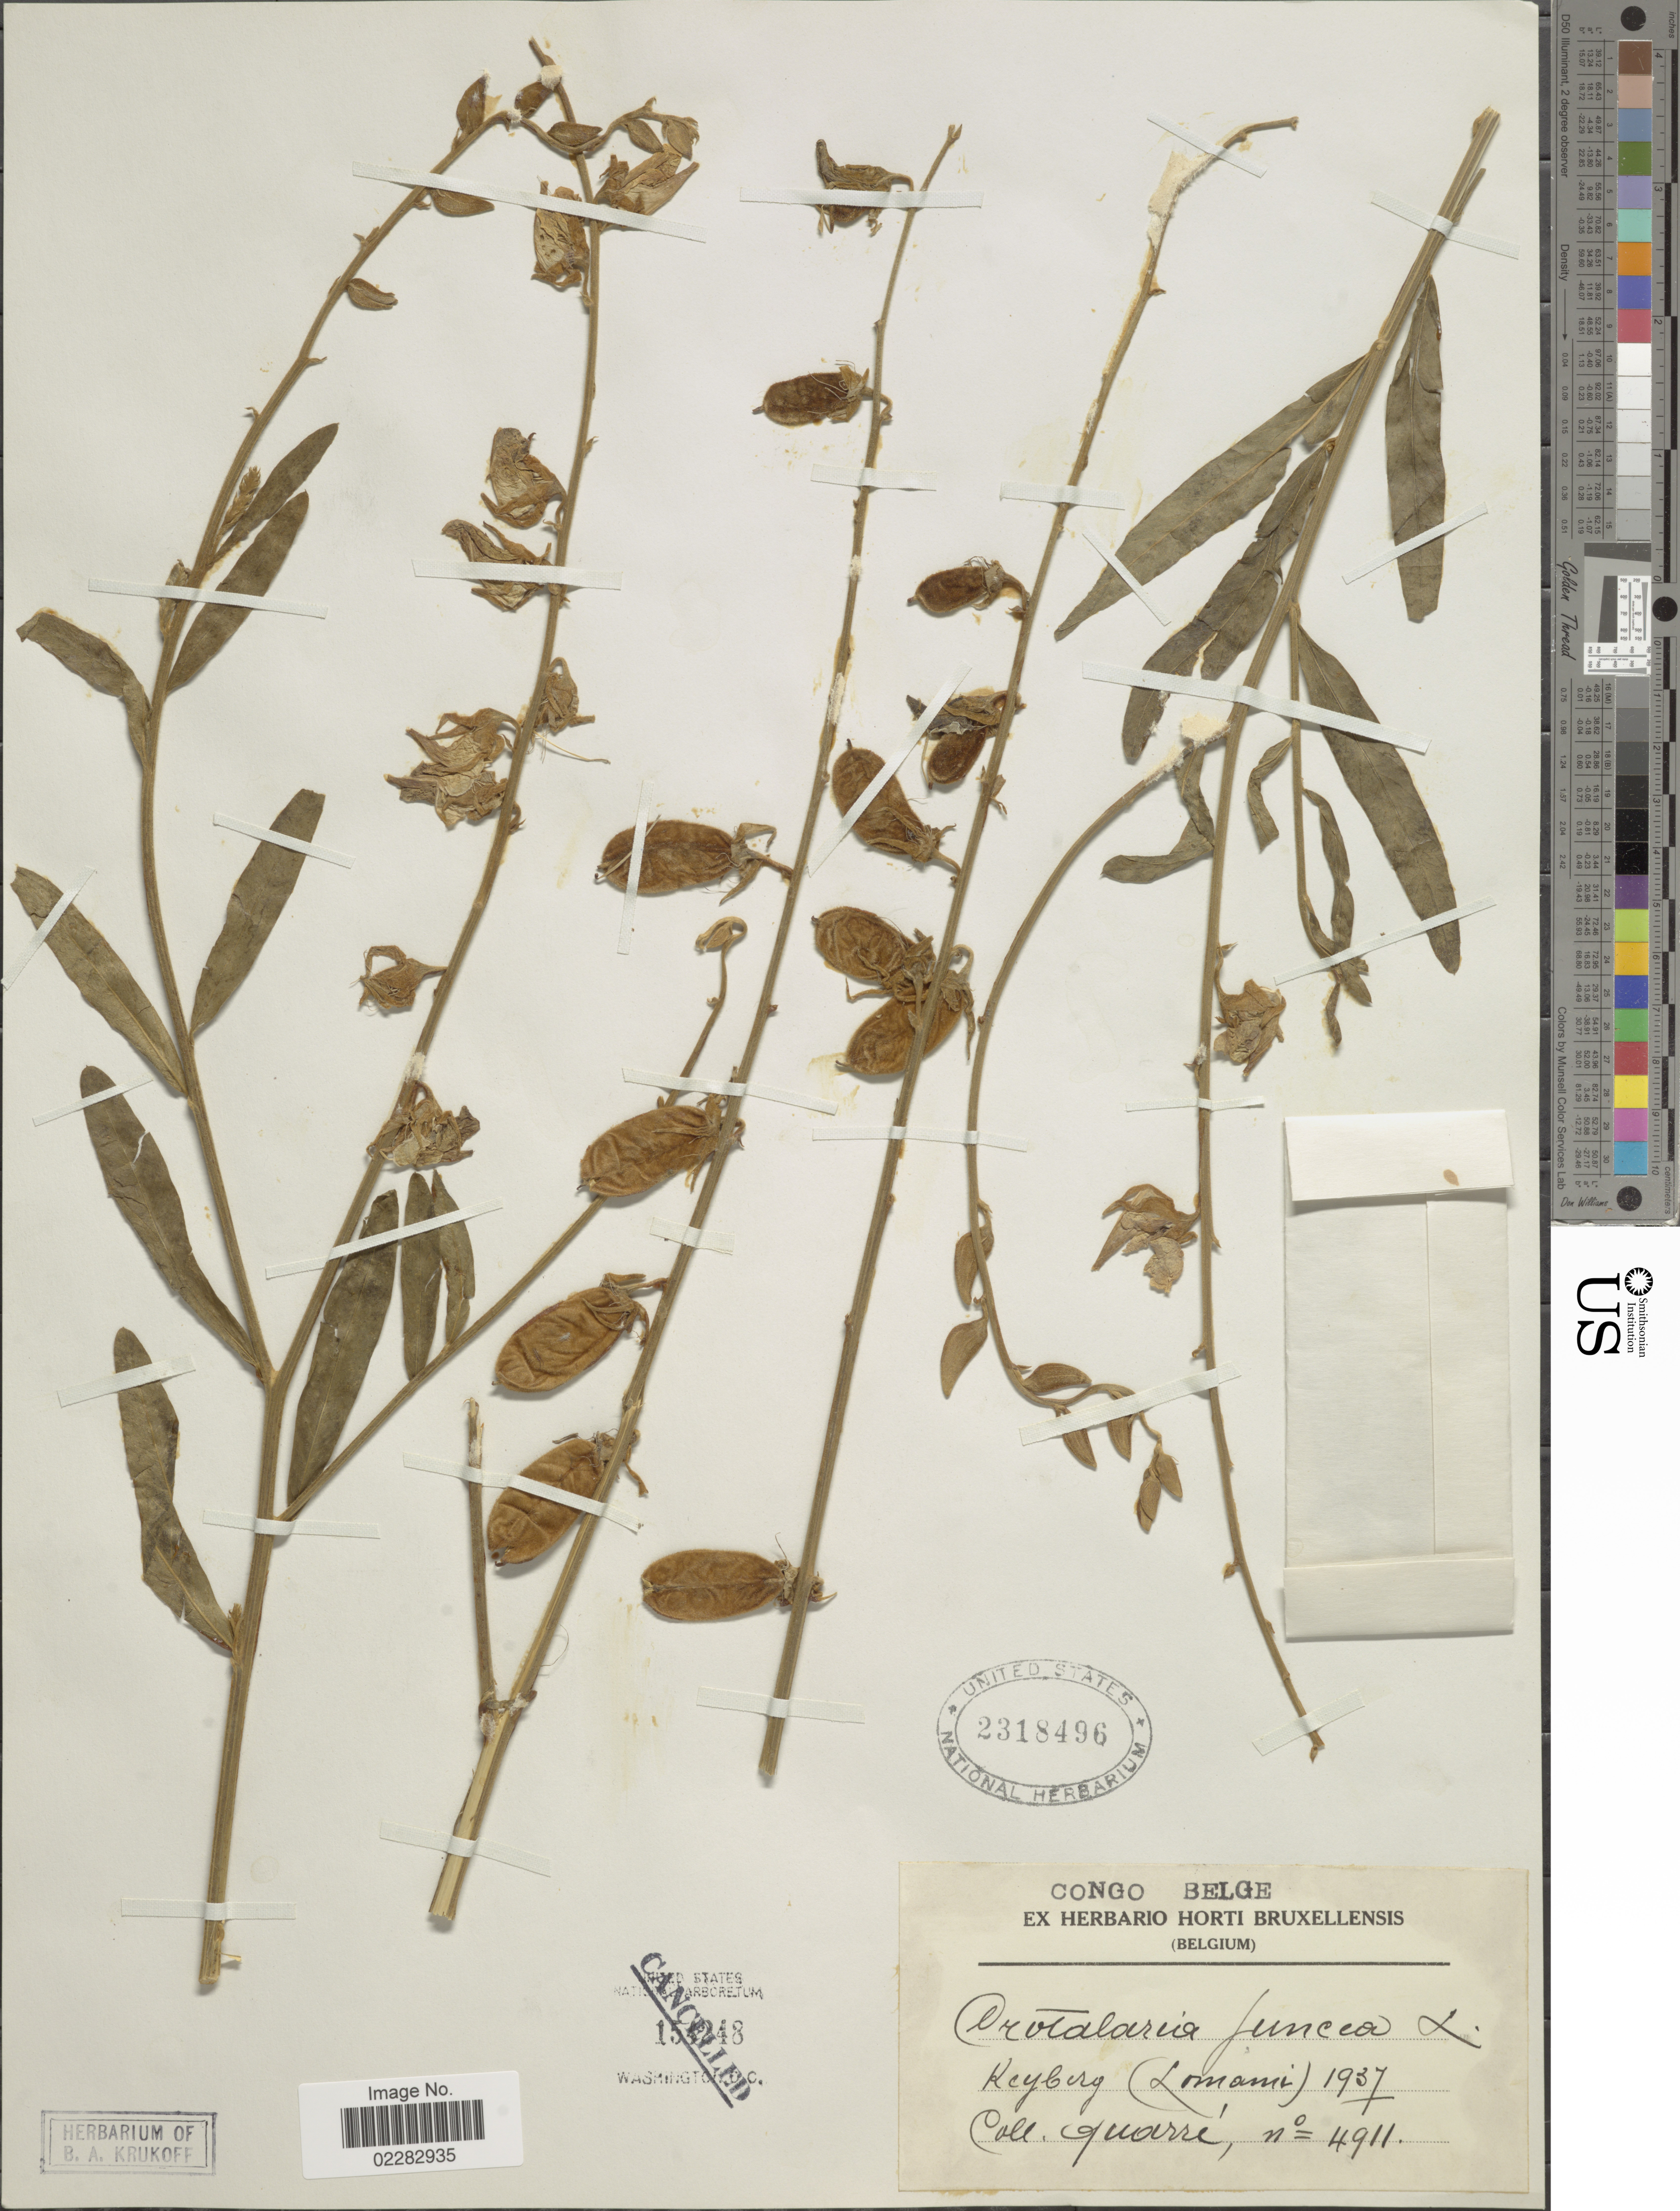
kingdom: Plantae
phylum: Tracheophyta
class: Magnoliopsida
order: Fabales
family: Fabaceae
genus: Crotalaria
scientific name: Crotalaria juncea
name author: L.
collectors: -. Quarre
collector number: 4911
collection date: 1937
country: Congo, Democratic Republic of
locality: Keyberg (Lomami).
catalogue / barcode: US 2318496